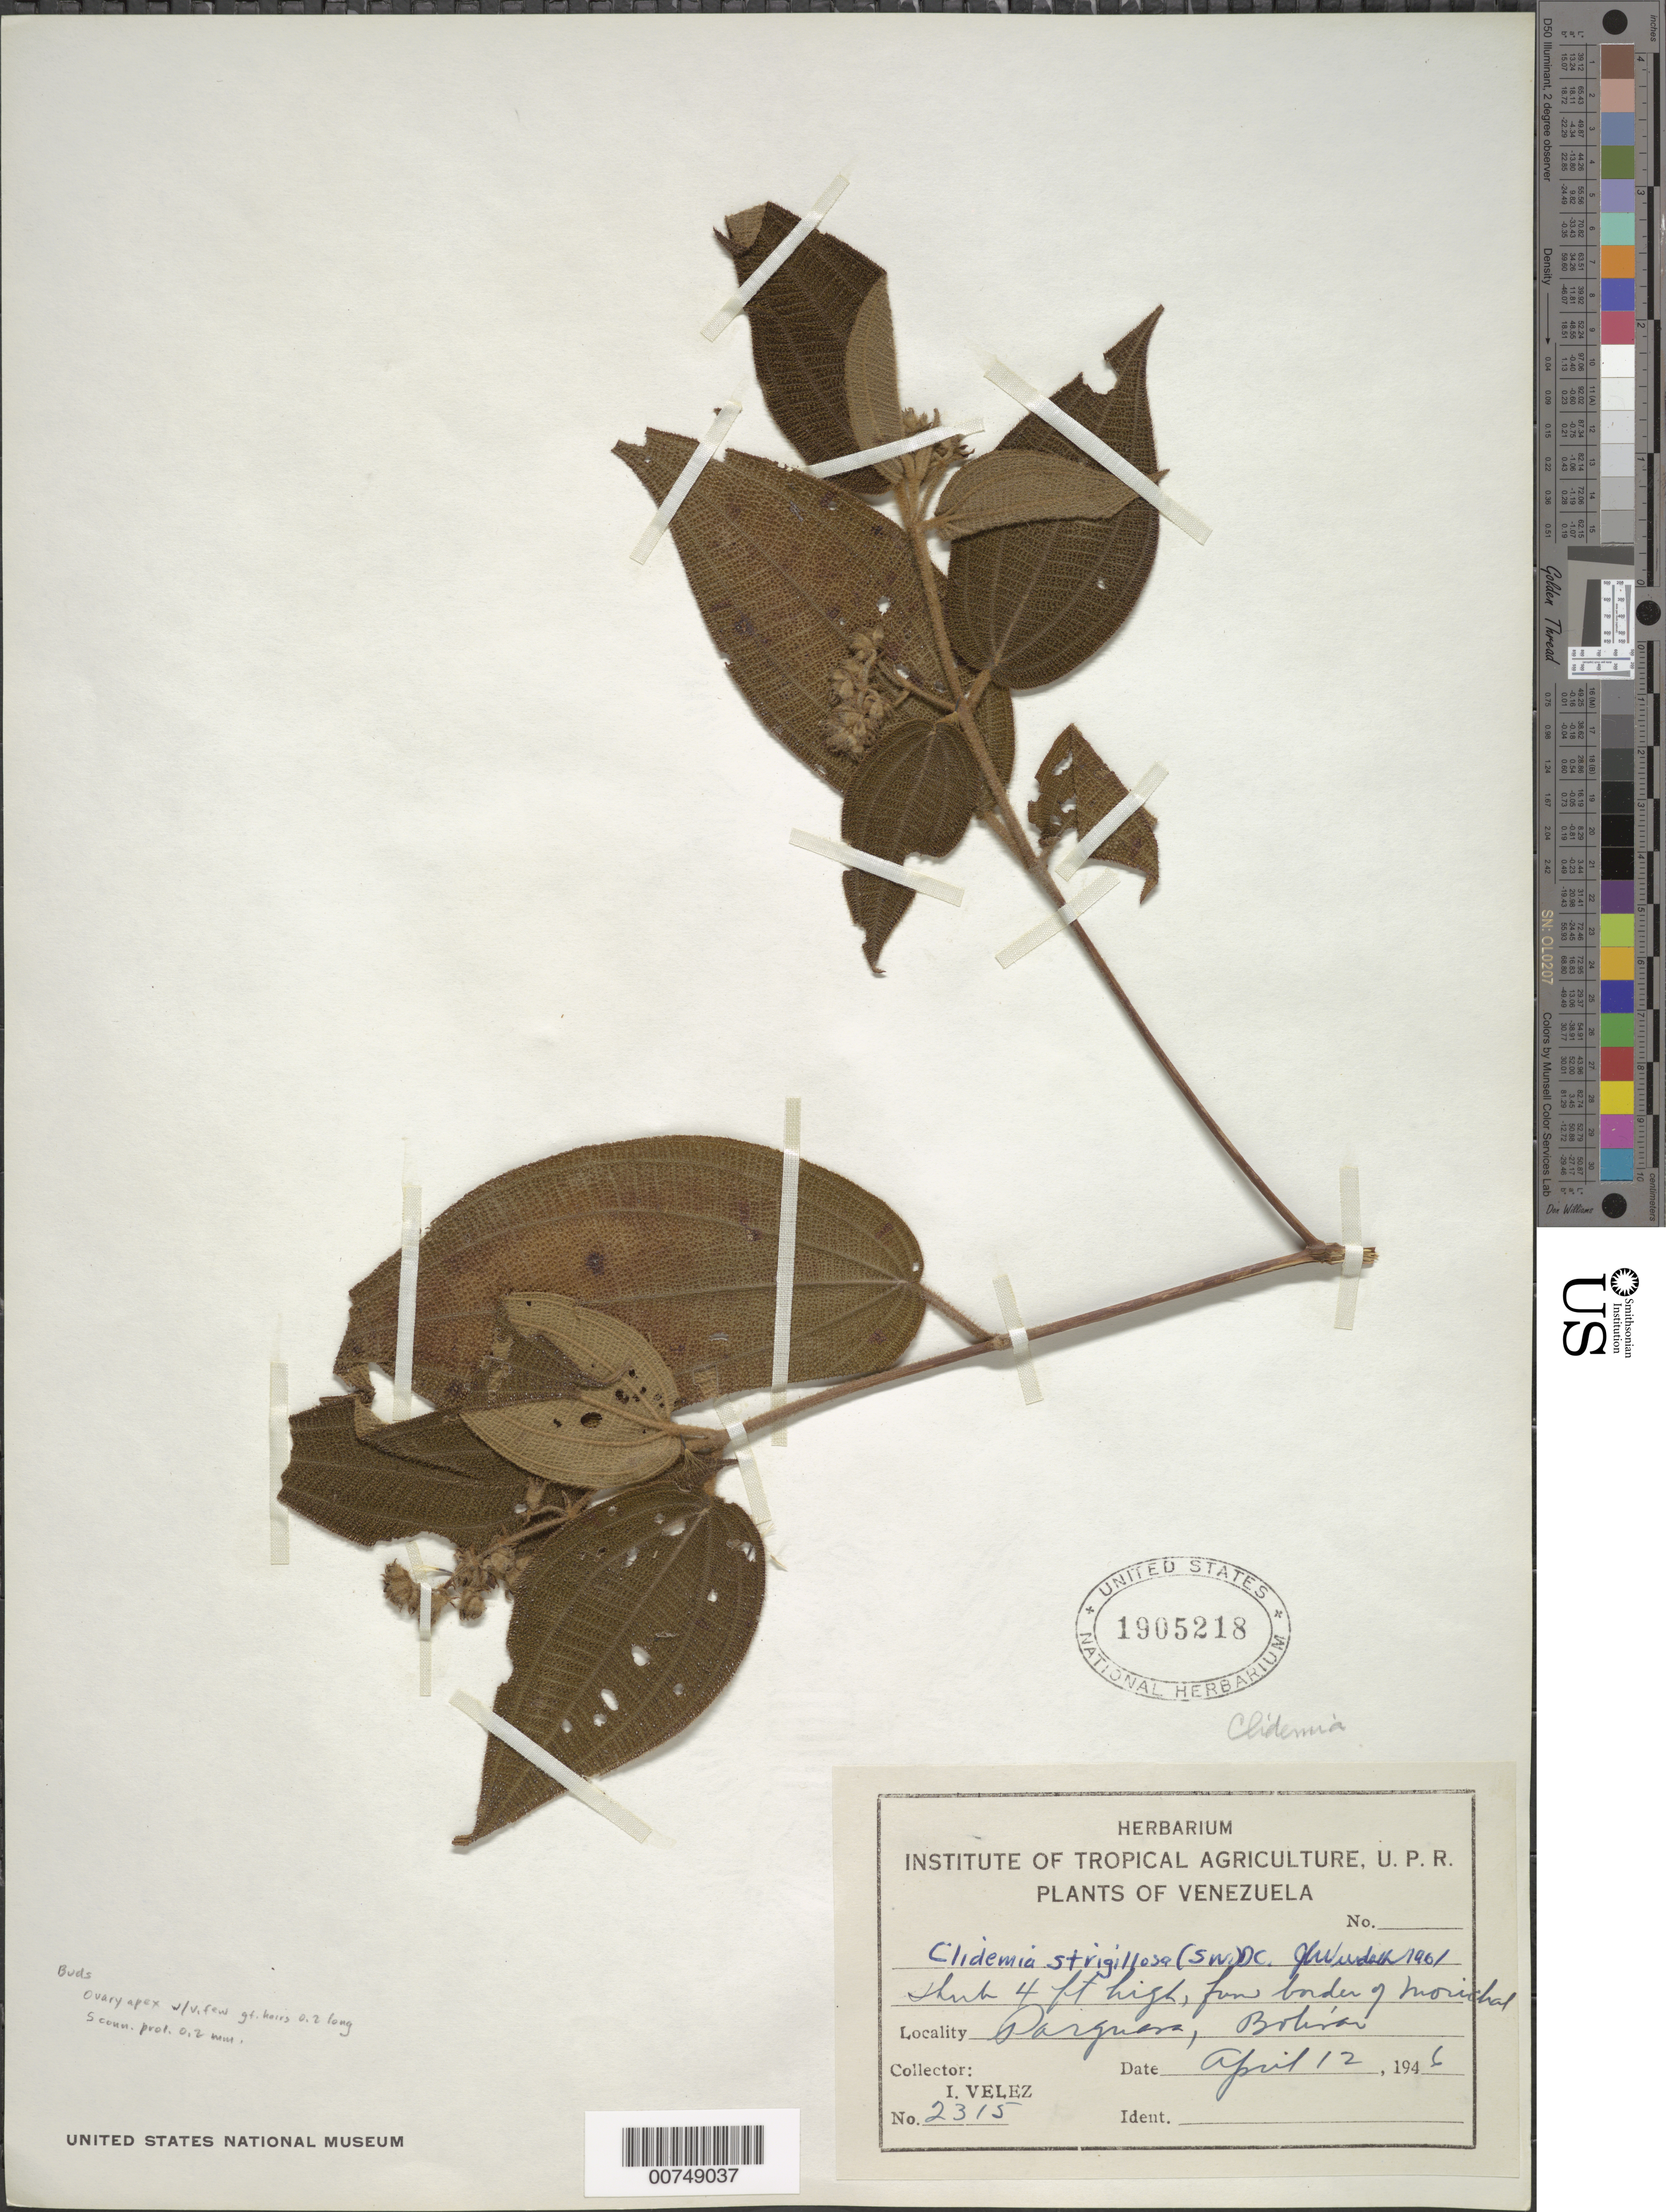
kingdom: Plantae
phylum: Tracheophyta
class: Magnoliopsida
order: Myrtales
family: Melastomataceae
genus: Clidemia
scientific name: Clidemia strigillosa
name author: (Sw.) DC.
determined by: Wurdack, John J., (US), US (UNITED STATES)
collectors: I. Velez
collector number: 2315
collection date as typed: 12-Apr-46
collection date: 1946-04-12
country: Venezuela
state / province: Bolívar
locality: Parguasa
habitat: Border of morichal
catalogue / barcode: US 1905218